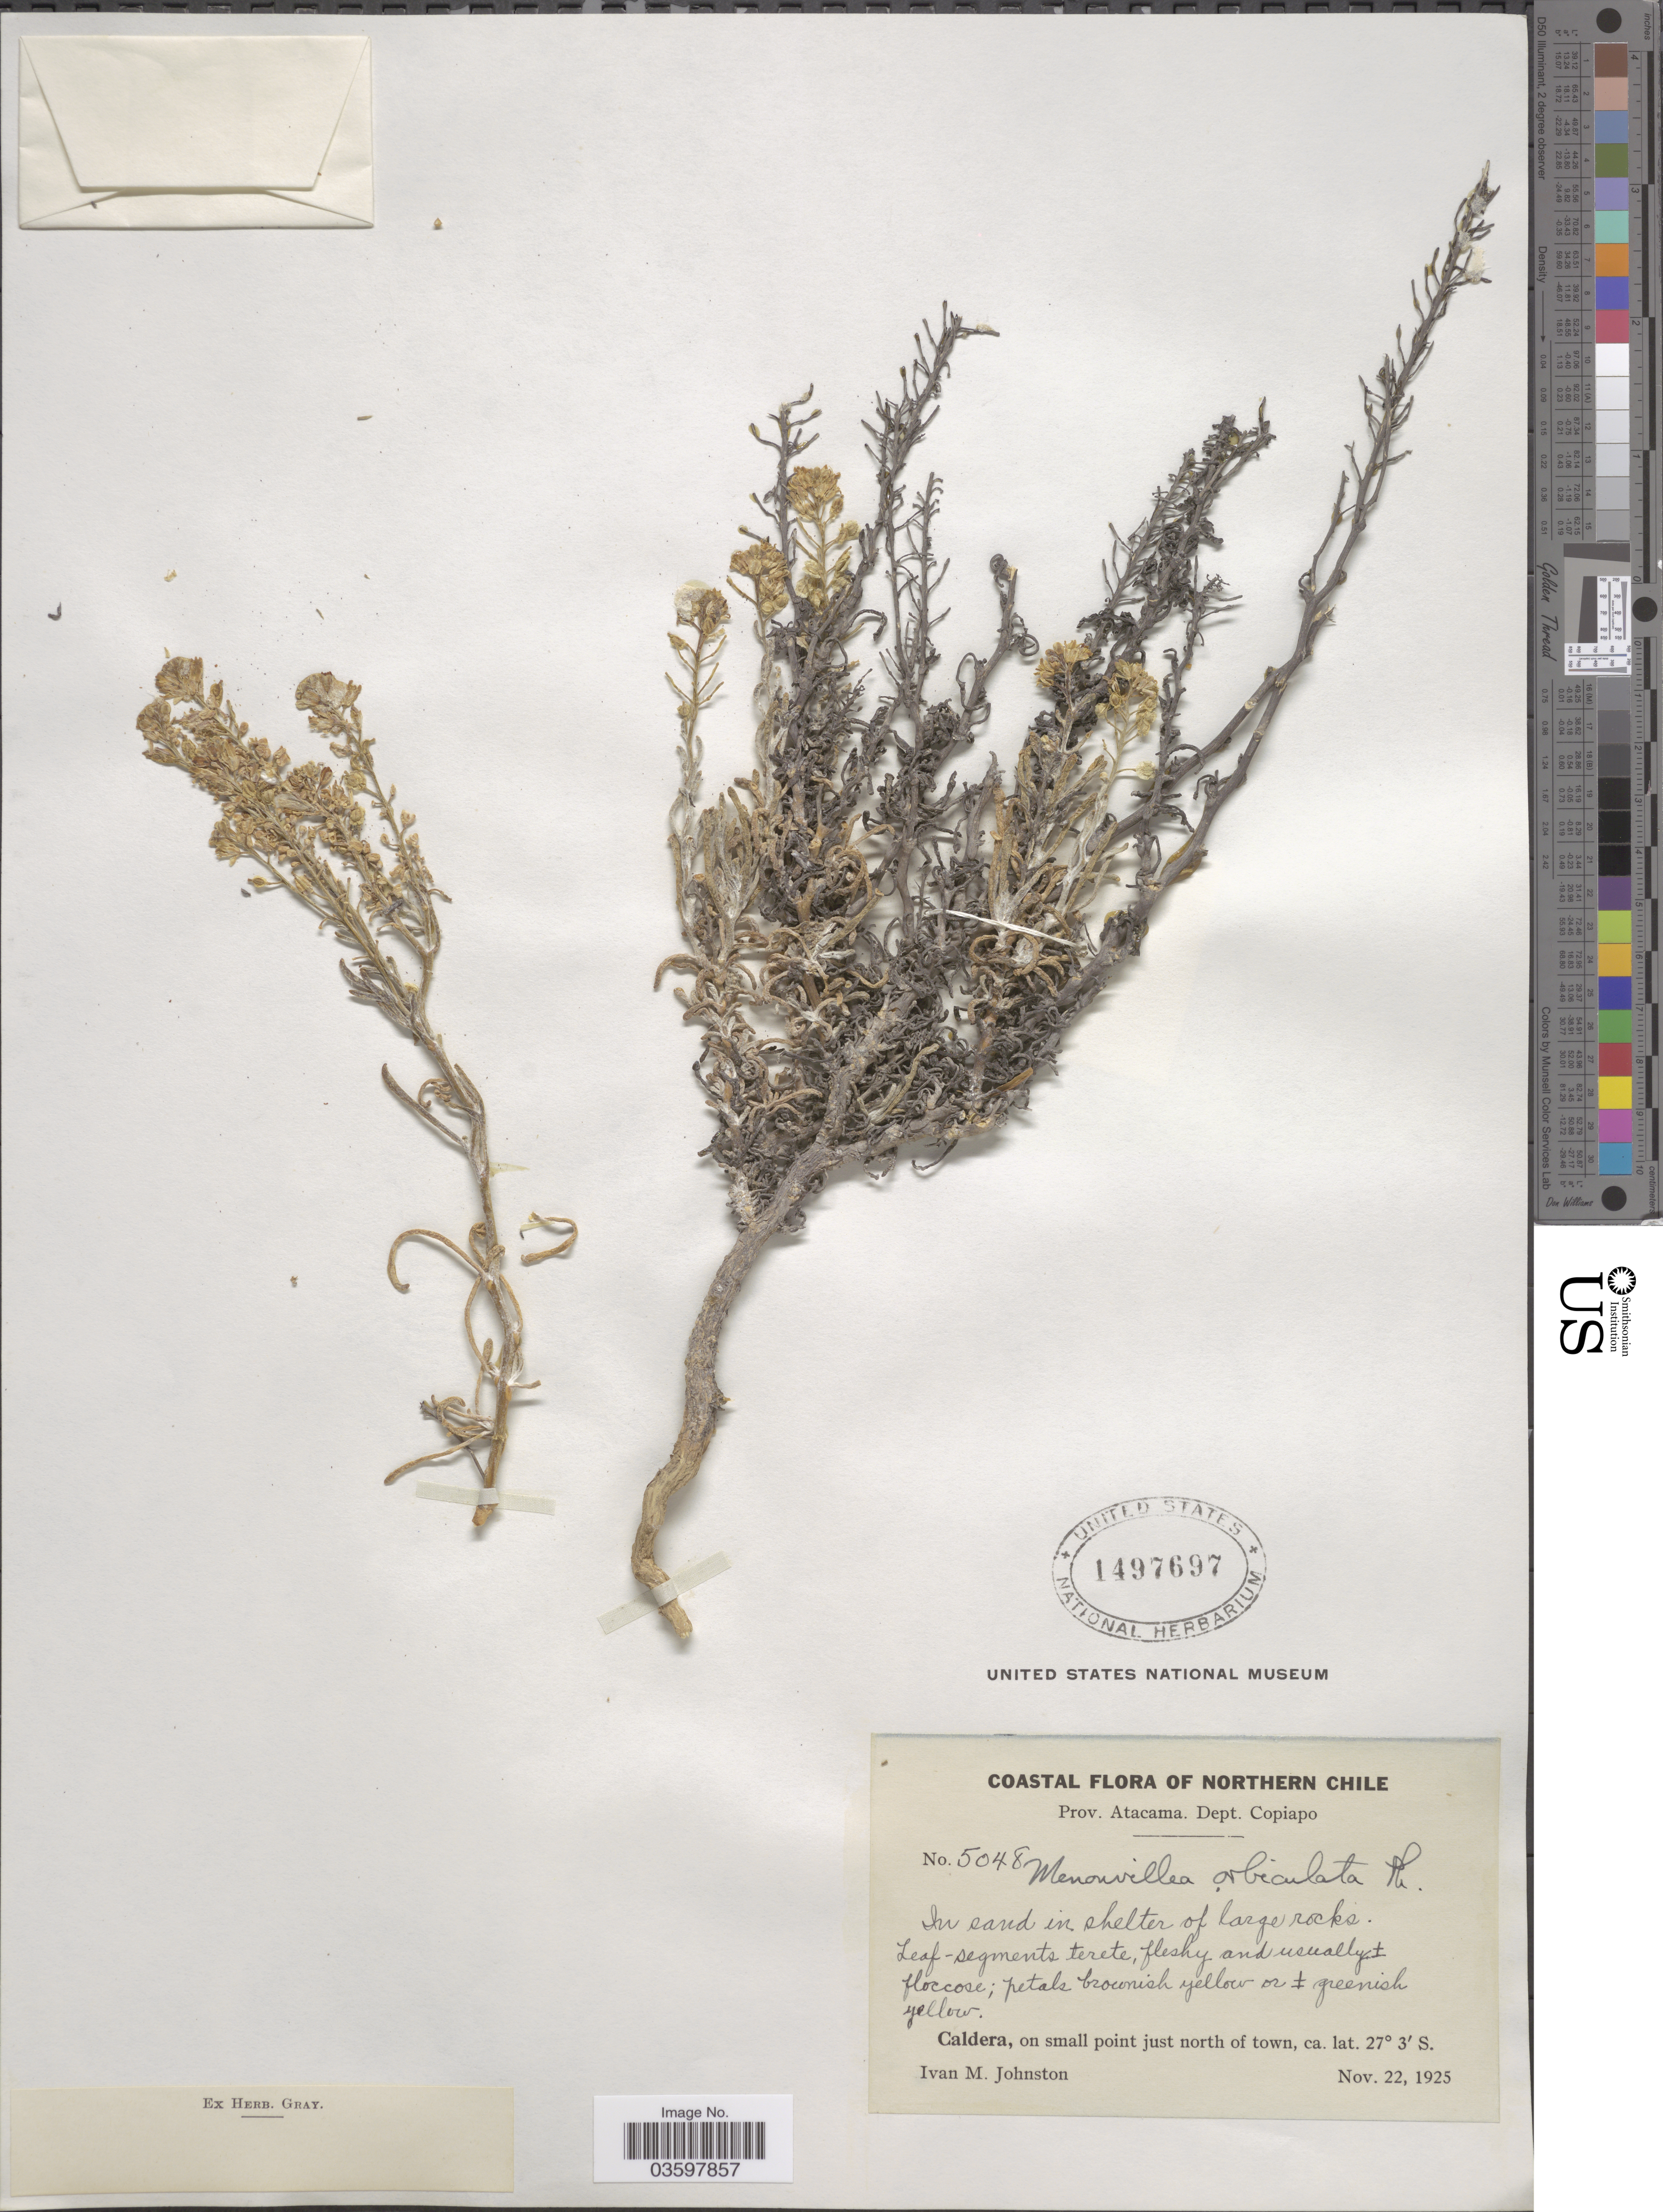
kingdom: Plantae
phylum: Tracheophyta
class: Magnoliopsida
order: Brassicales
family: Brassicaceae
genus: Menonvillea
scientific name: Menonvillea orbiculata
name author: Phil.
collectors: I.M. Johnston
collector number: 5048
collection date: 1925-11-22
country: Chile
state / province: Atacama (III)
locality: Northern Chile. Dept. Copiapo. Caldera, on small point just north of town.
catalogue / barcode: US 1497697